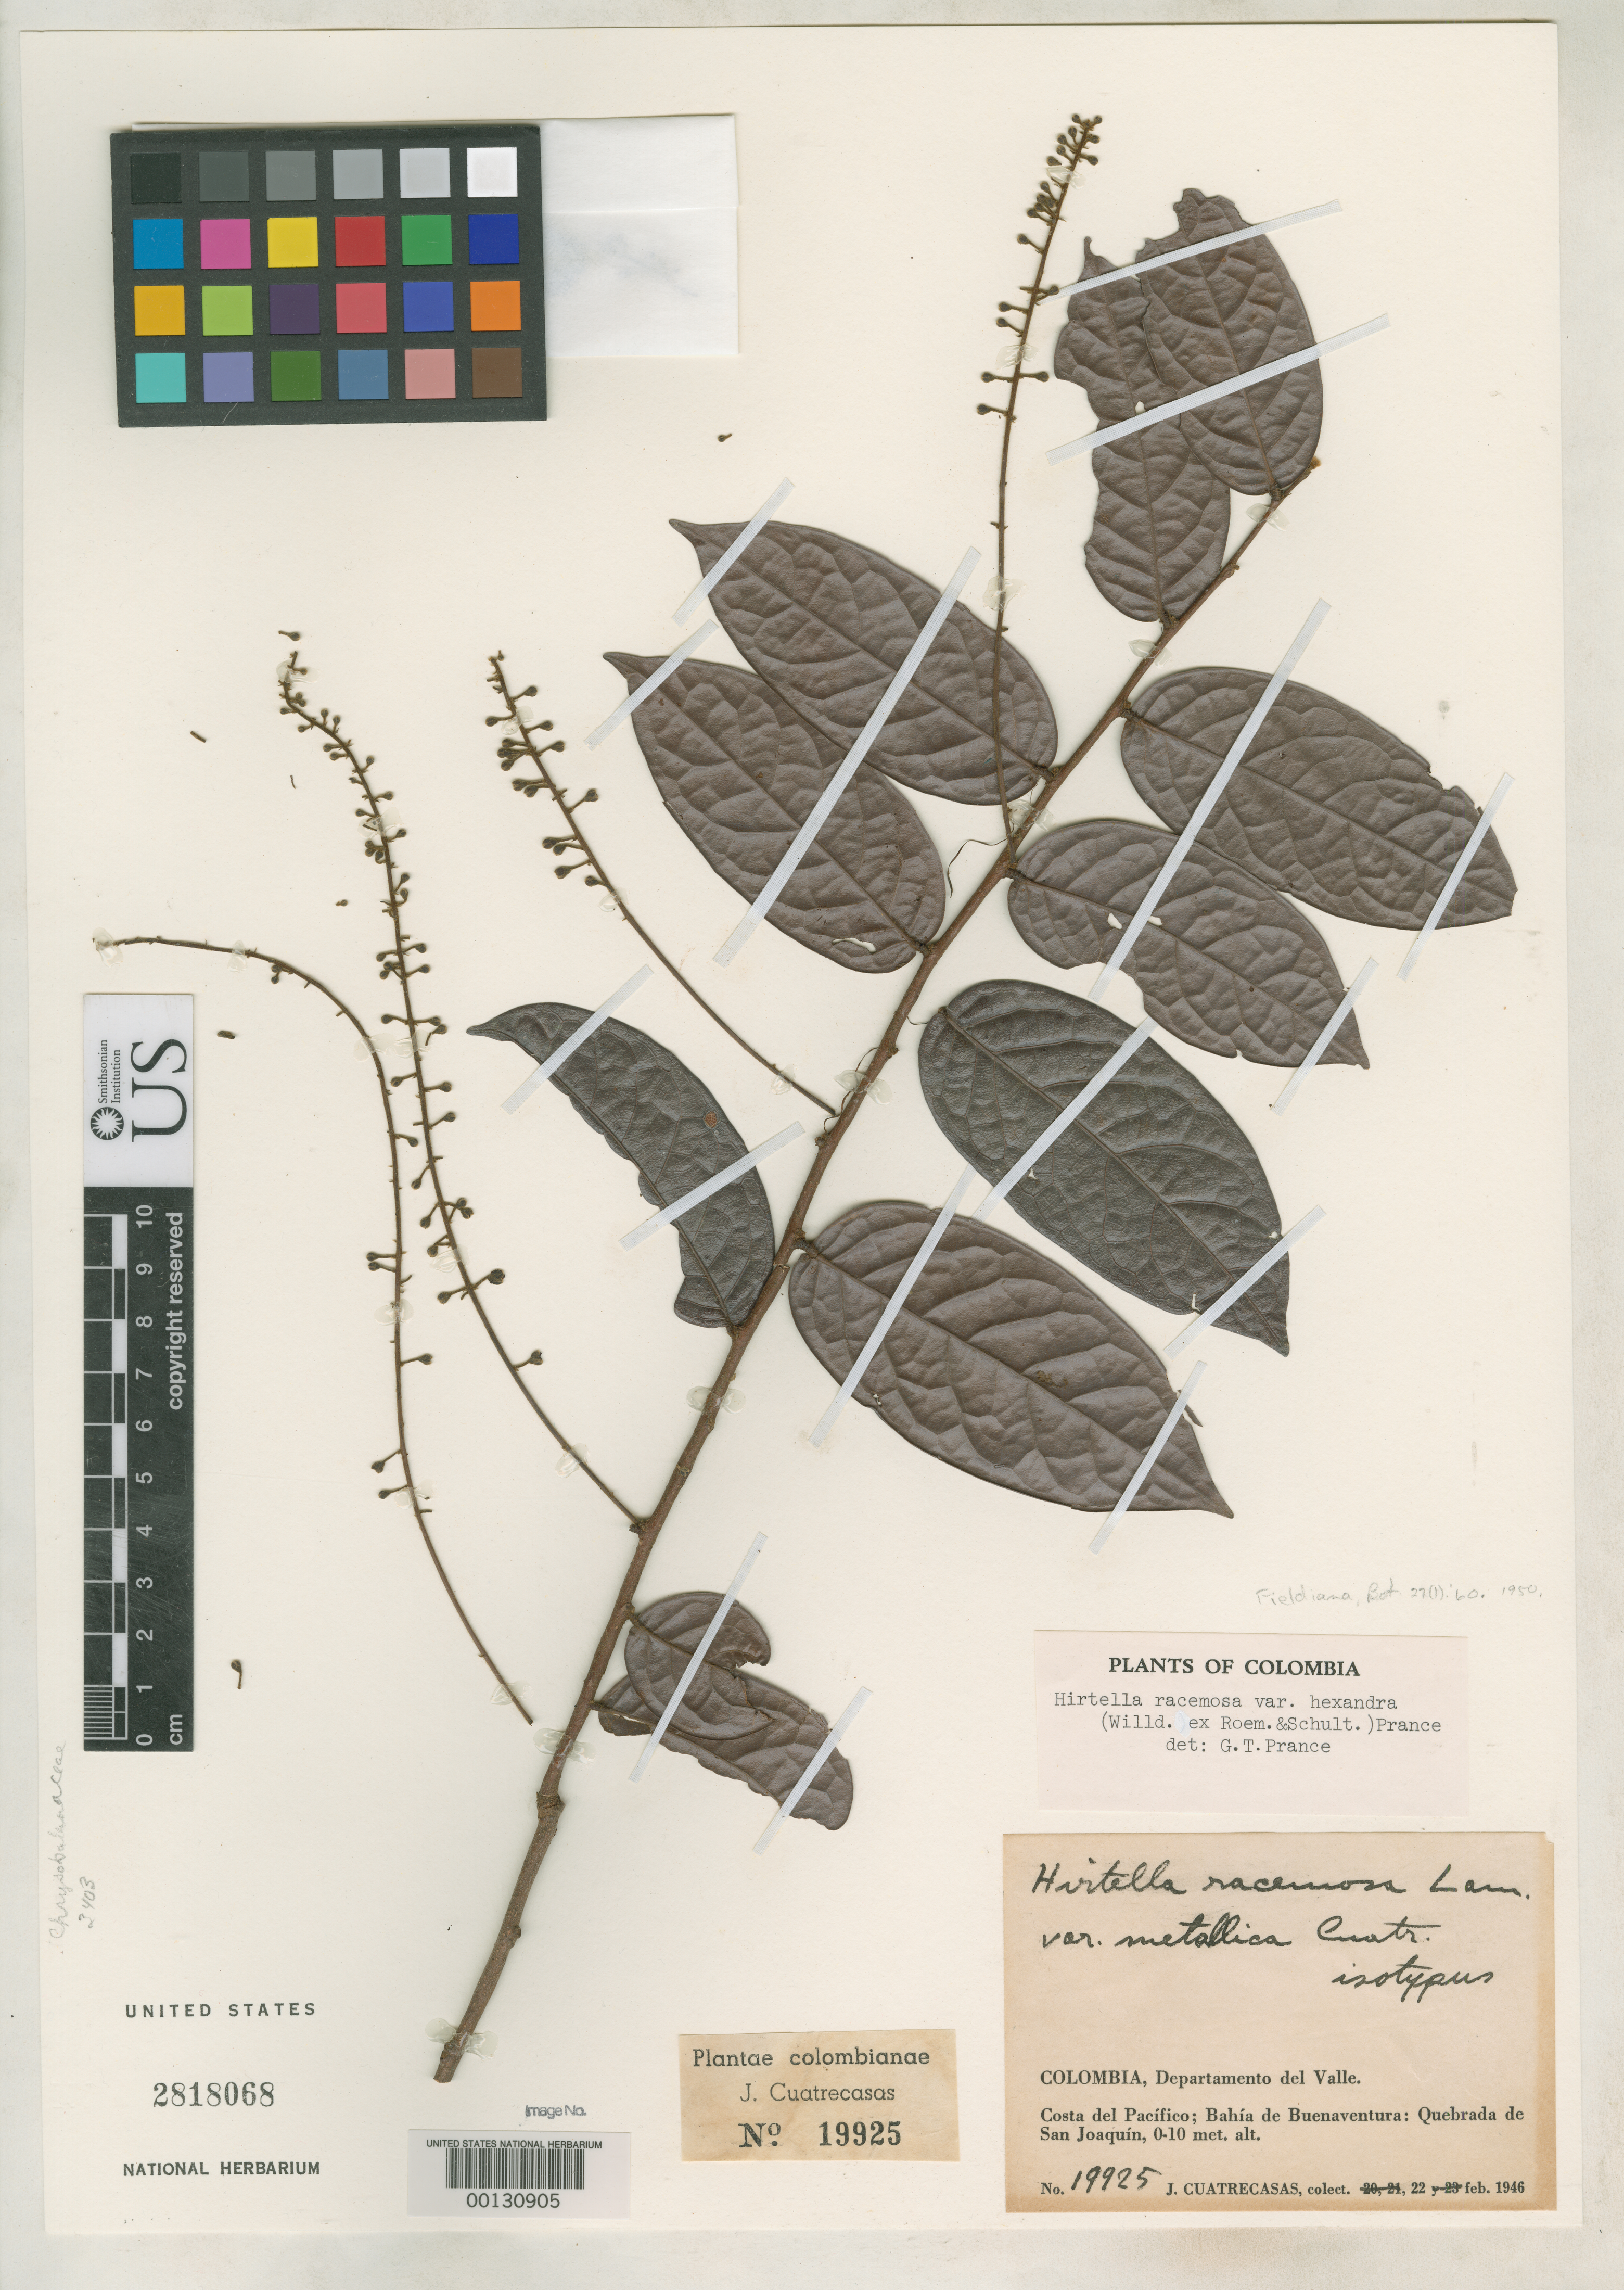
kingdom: Plantae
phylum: Tracheophyta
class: Magnoliopsida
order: Malpighiales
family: Chrysobalanaceae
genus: Hirtella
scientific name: Hirtella racemosa var. metallica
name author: Cuatrec.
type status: Isotype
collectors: J. Cuatrecasas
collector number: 19925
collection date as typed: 22 Feb 1946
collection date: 1946-02-22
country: Colombia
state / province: Valle del Cauca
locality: Costa del Pacifico, Bahia de Buena Ventura, Quebrata de San Joaquin.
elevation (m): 0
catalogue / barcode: US 2818068